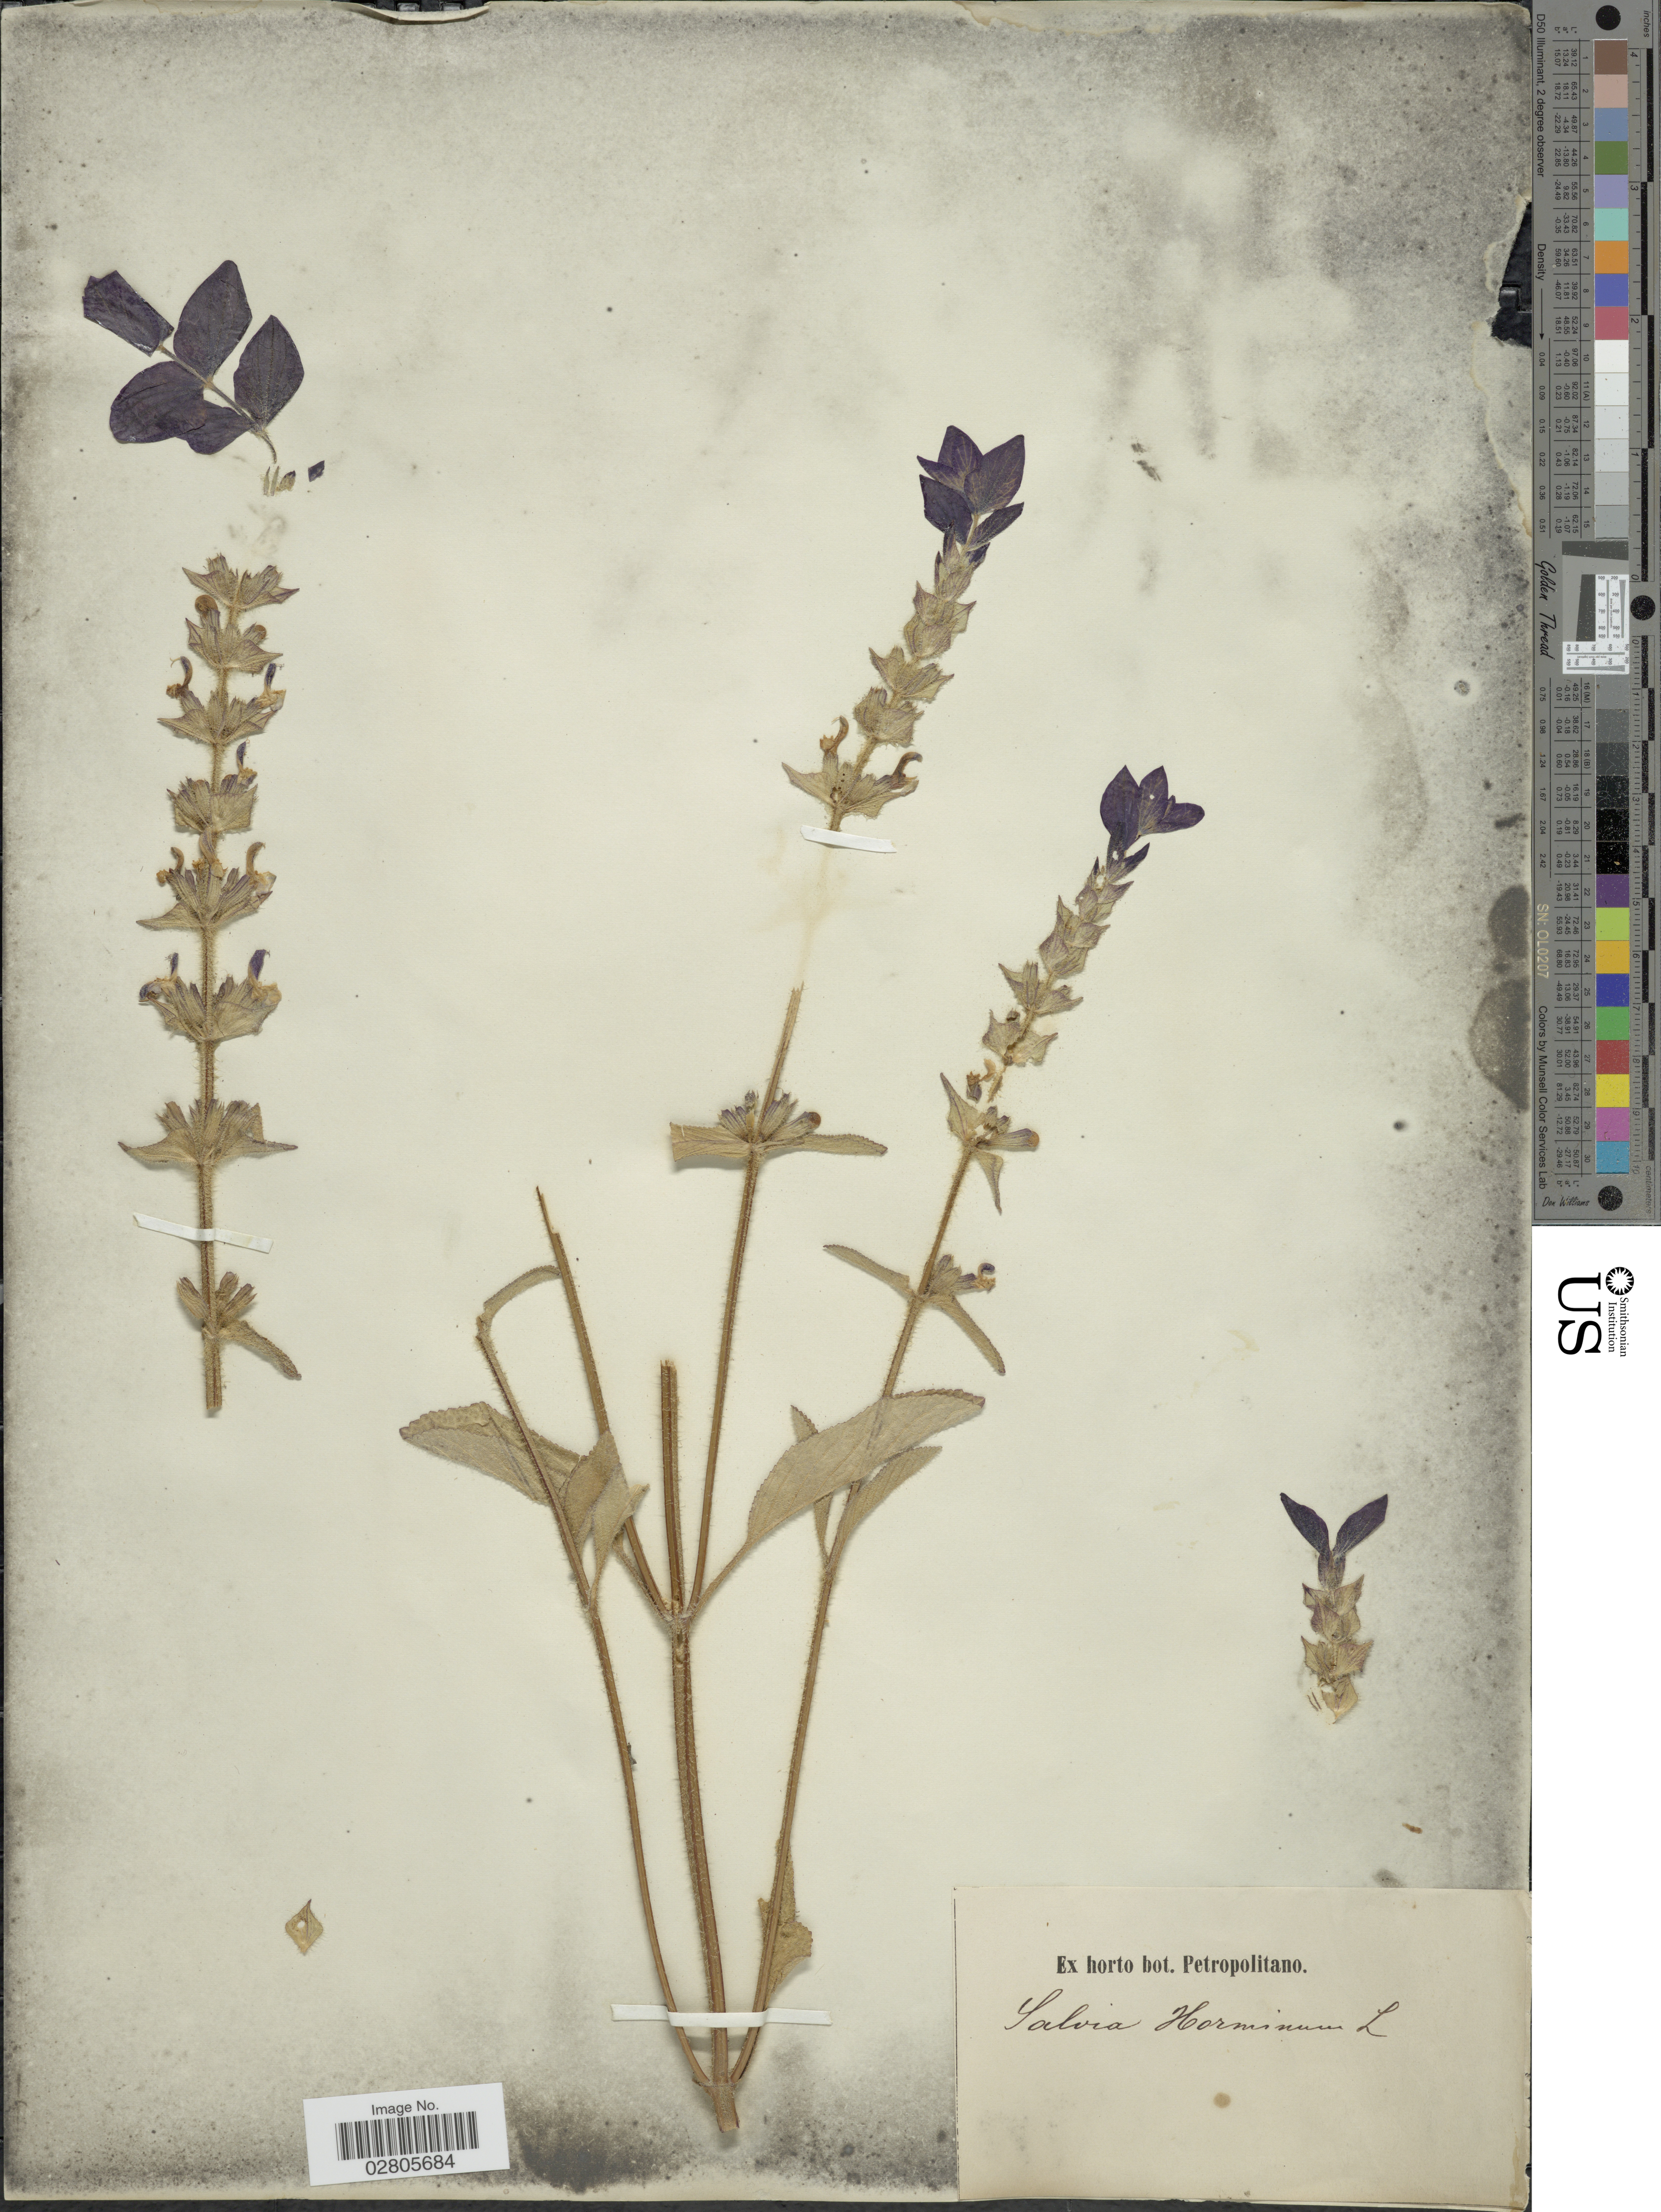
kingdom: Plantae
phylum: Tracheophyta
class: Magnoliopsida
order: Lamiales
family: Lamiaceae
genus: Salvia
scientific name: Salvia horminum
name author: L.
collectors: ex Horto Bot. Petropolitano